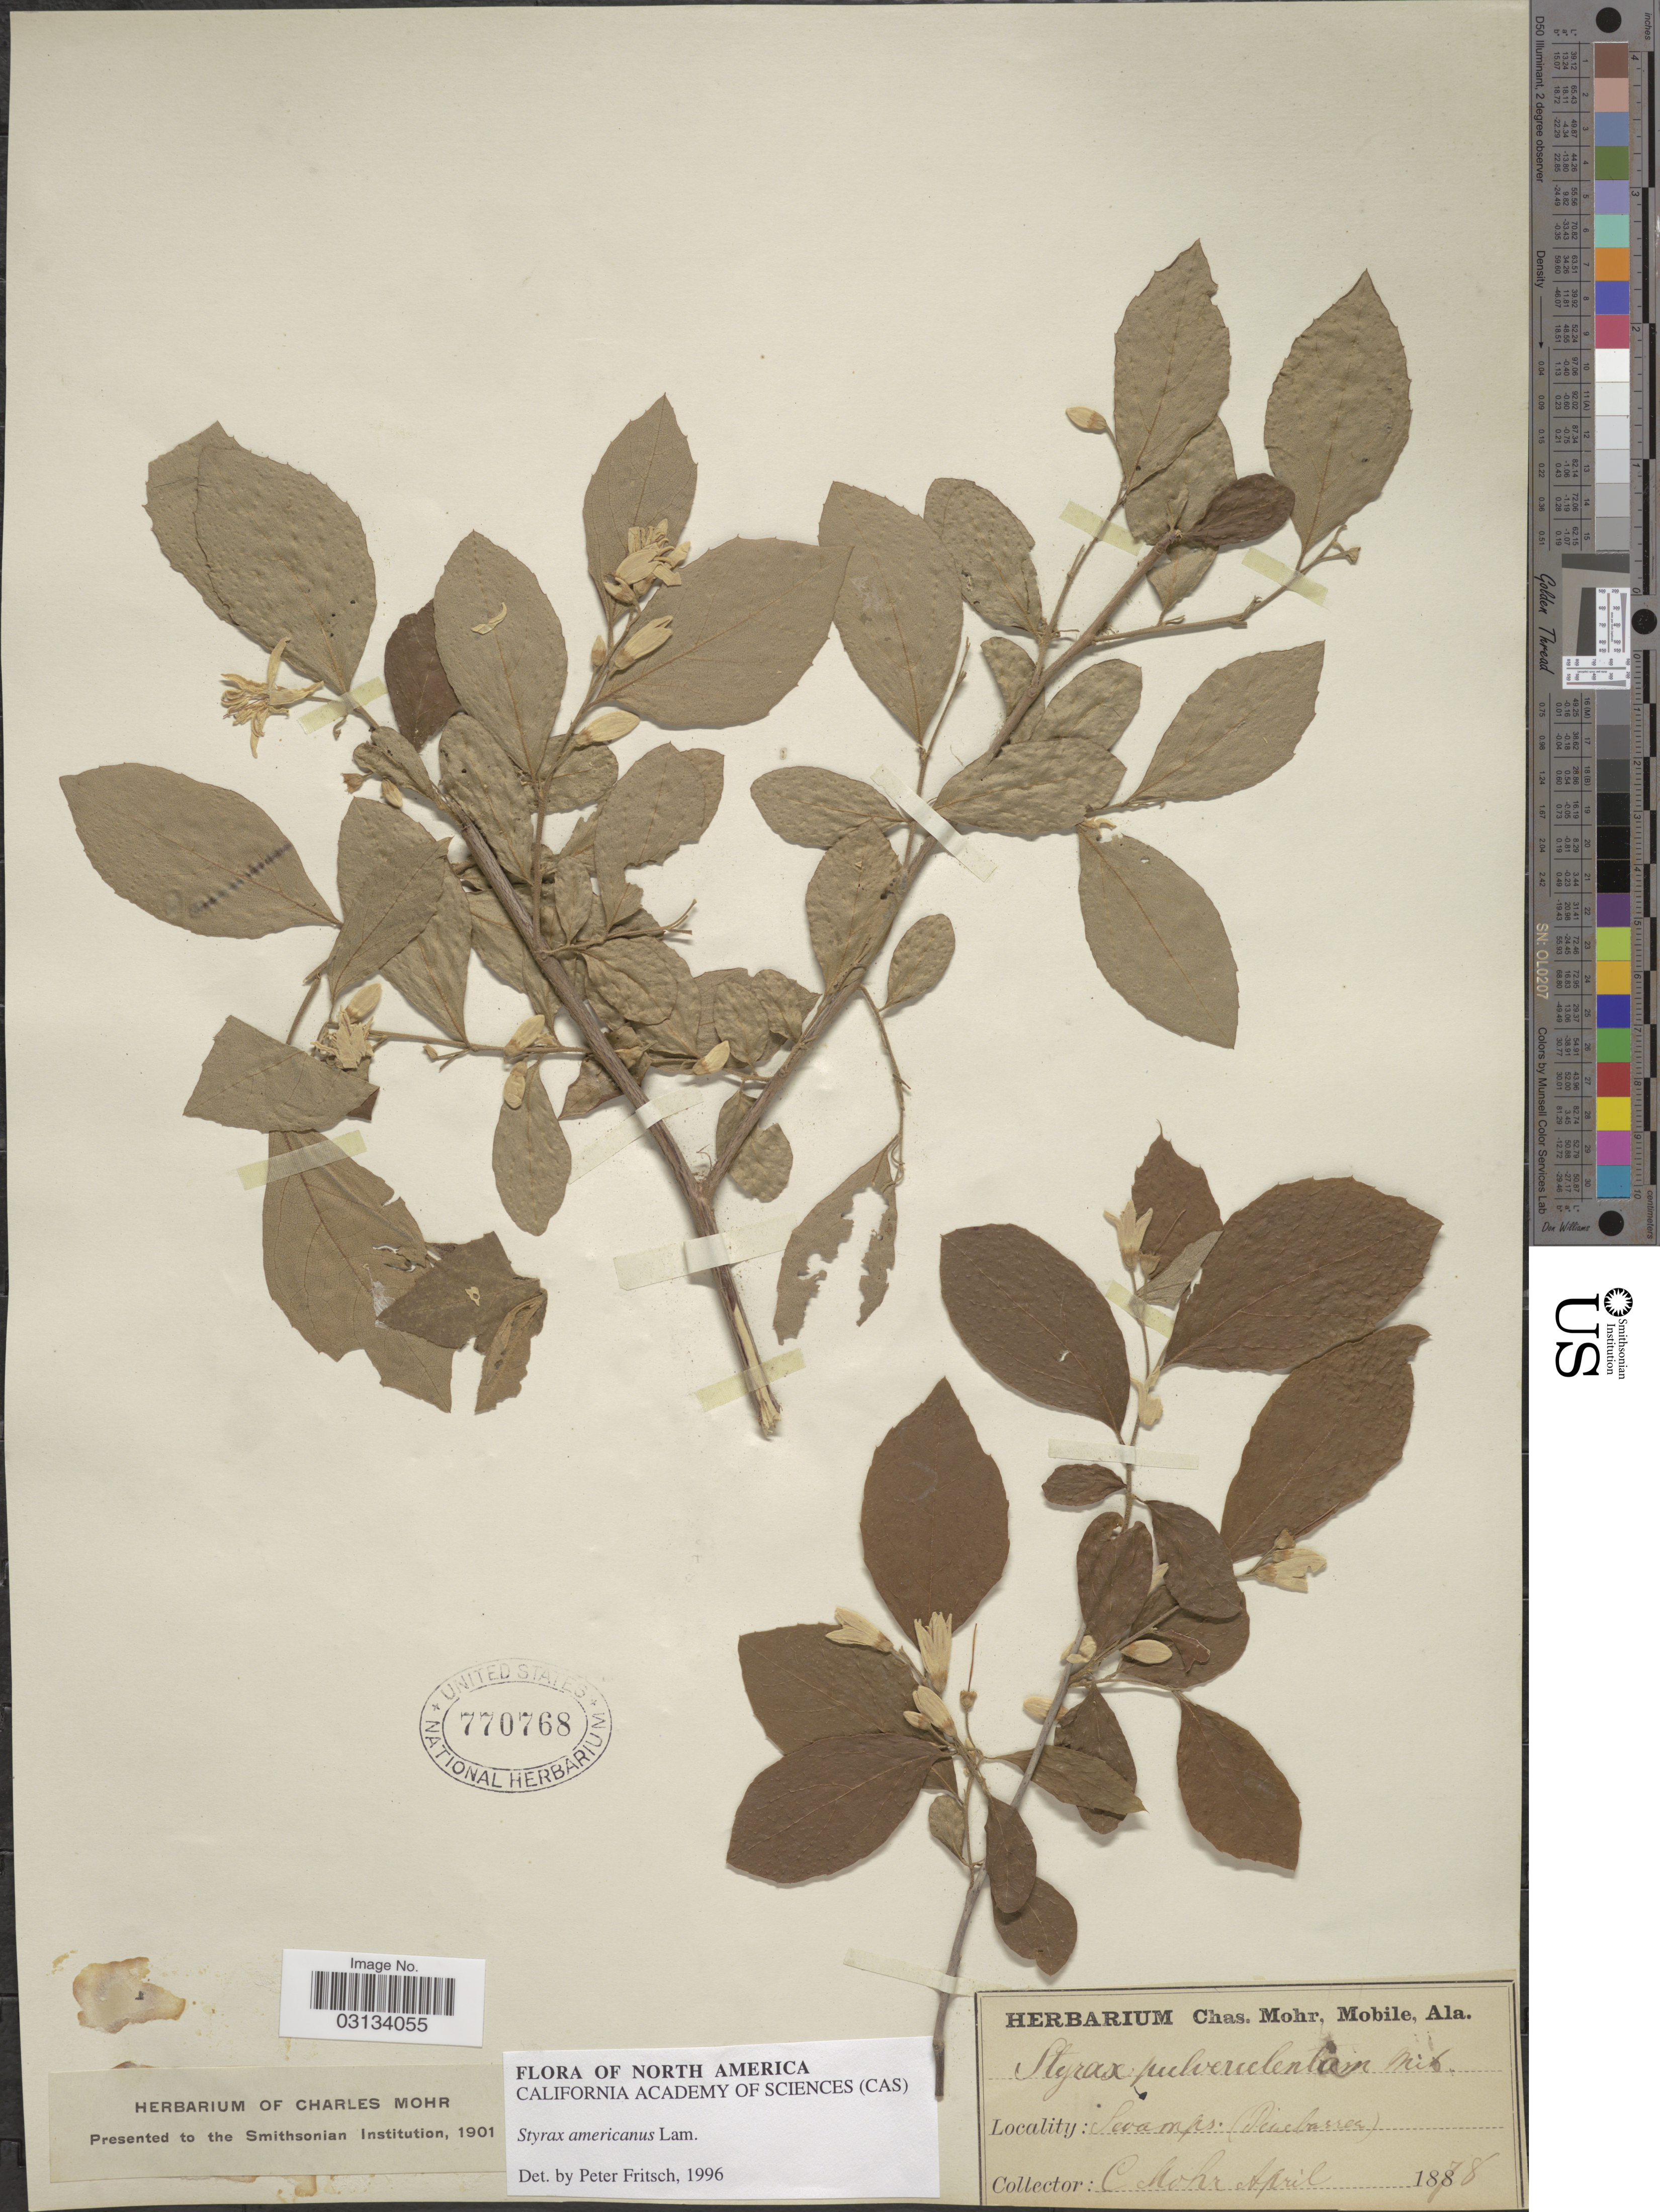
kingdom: Plantae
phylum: Tracheophyta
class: Magnoliopsida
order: Ericales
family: Styracaceae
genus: Styrax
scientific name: Styrax americanus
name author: Lam.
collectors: Mohr, C. T. (herbarium)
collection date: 1878-04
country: United States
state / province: Alabama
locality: Swamps. (Pinebarren).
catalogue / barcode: US 770768